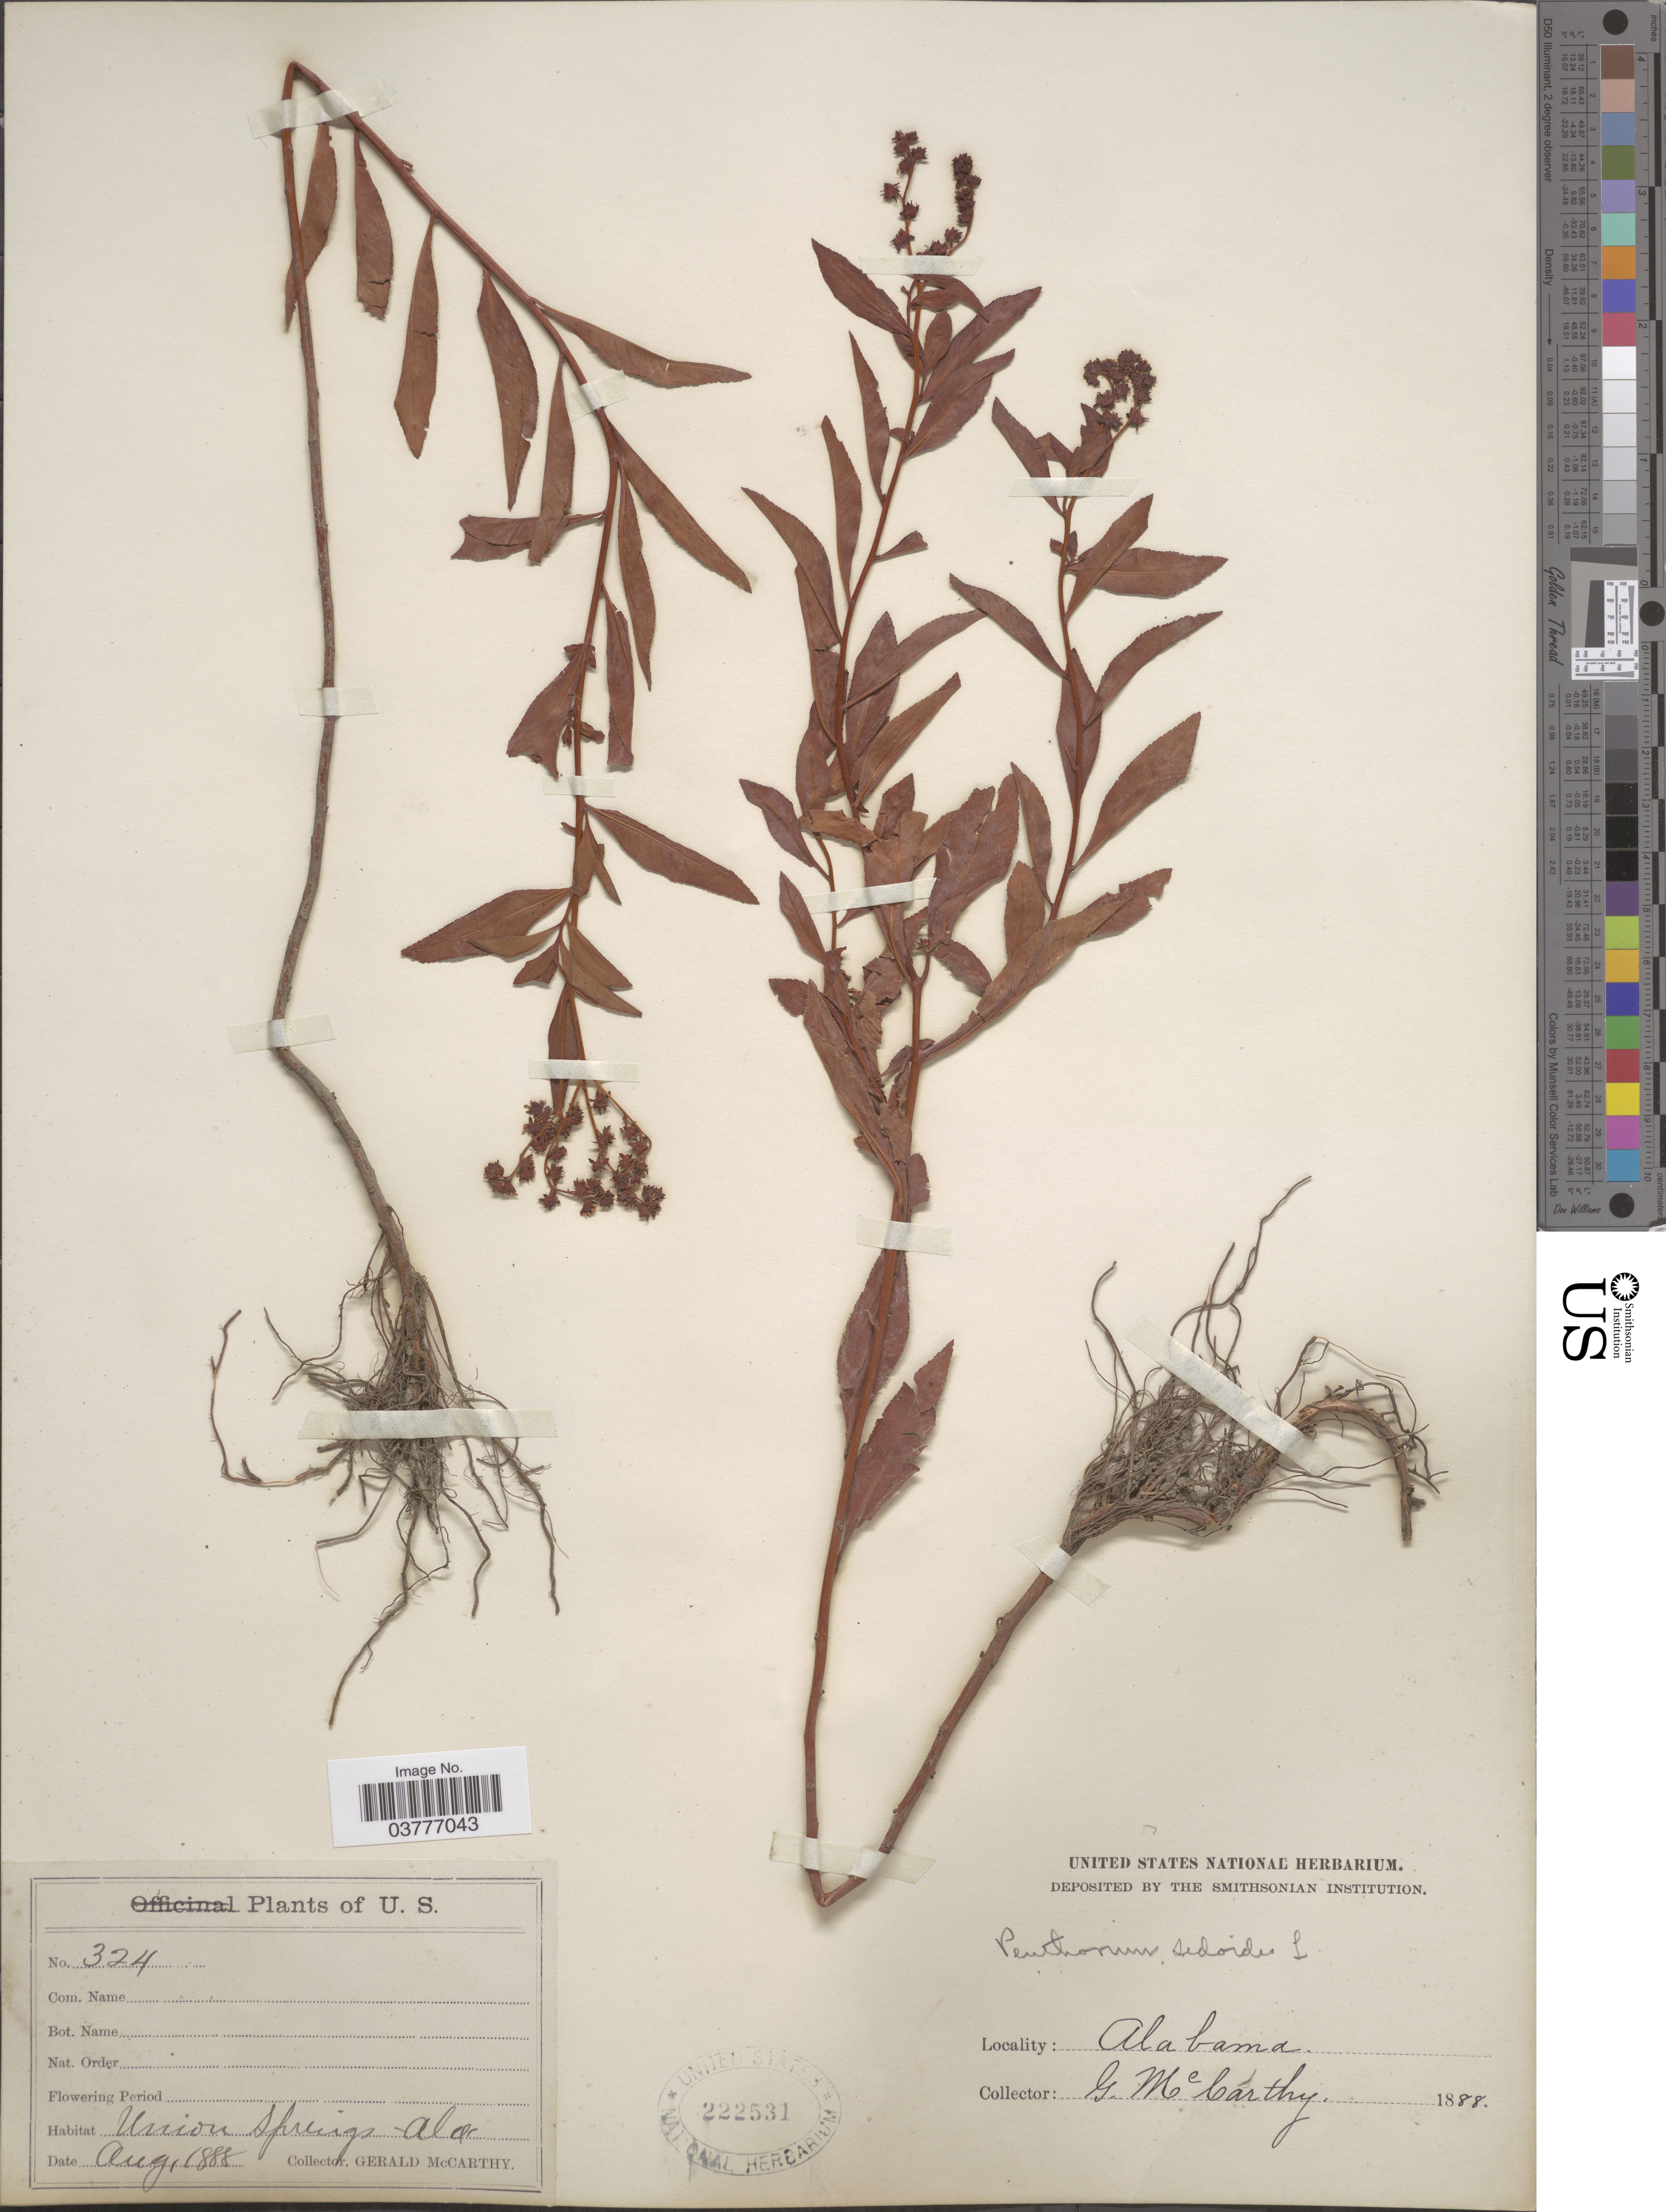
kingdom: Plantae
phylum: Tracheophyta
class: Magnoliopsida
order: Saxifragales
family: Penthoraceae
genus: Penthorum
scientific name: Penthorum sedoides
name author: L.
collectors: G. McCarthy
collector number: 324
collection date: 1888-08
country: United States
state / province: Alabama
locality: Union Springs.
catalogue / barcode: US 222531